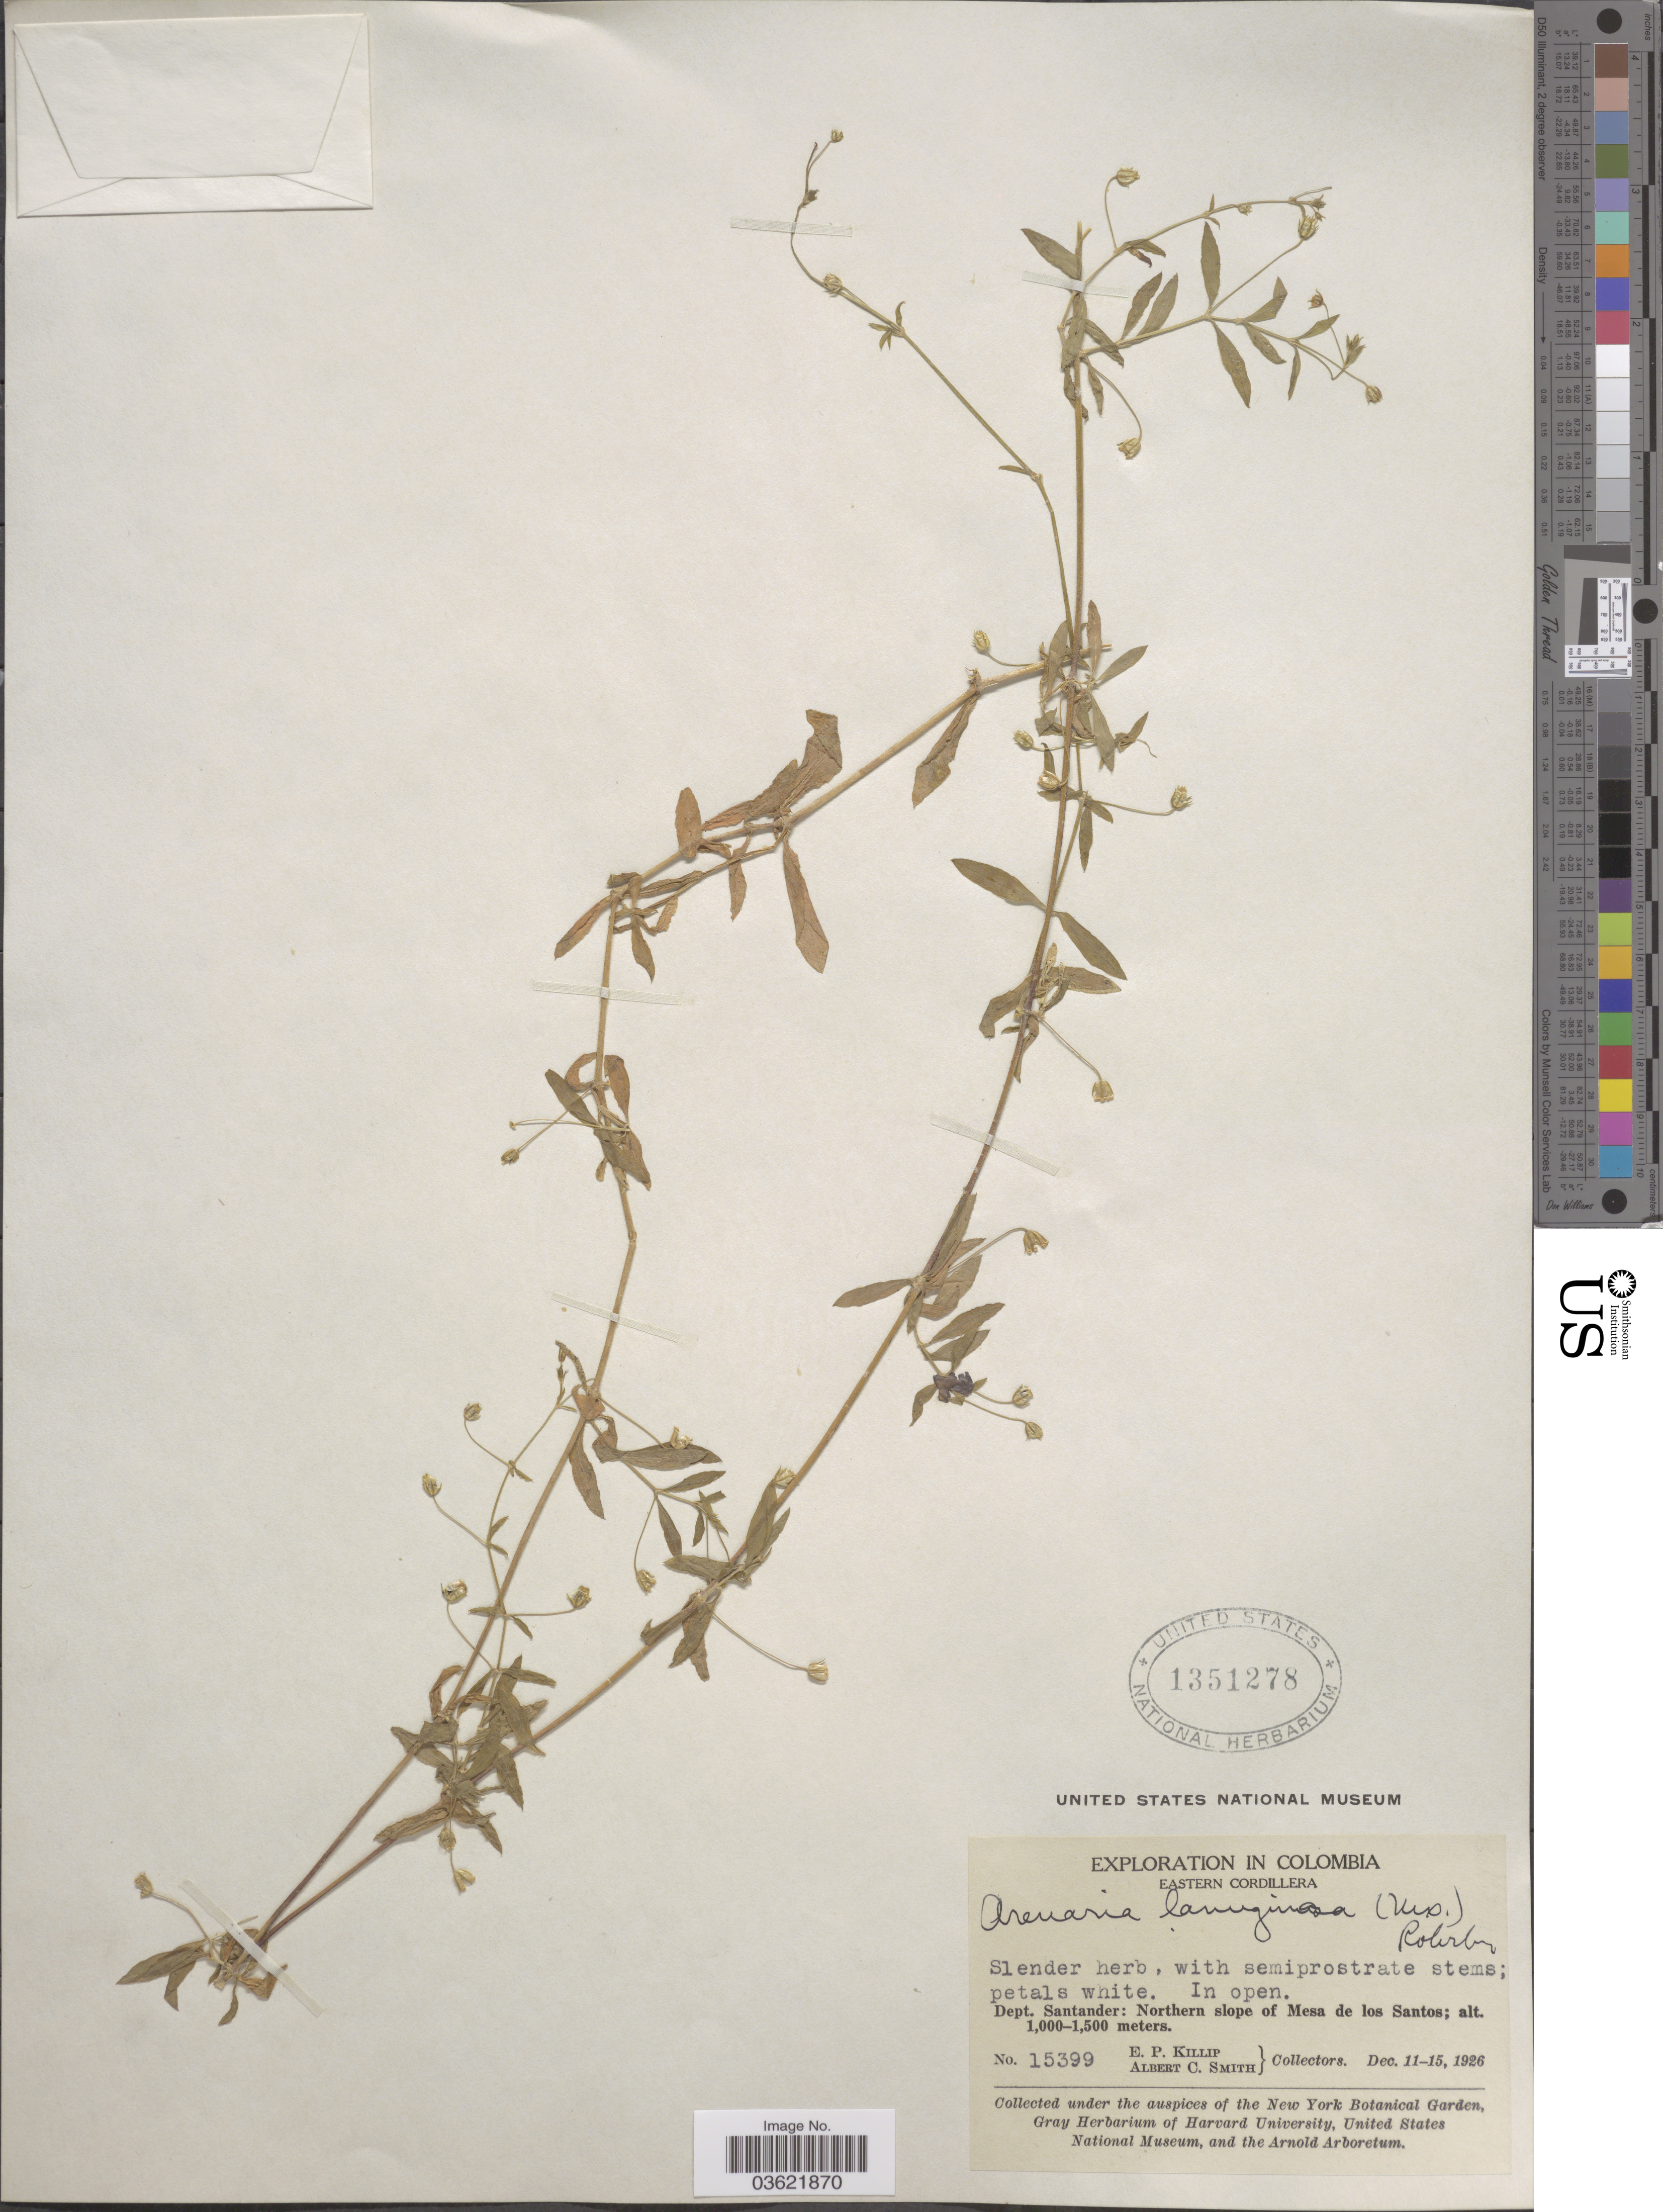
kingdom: Plantae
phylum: Tracheophyta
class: Magnoliopsida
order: Caryophyllales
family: Caryophyllaceae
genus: Arenaria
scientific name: Arenaria lanuginosa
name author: (Michx.) Rohrb.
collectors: E. P. Killip & A. C. Smith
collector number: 15399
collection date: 1926-12-11/1926-12-15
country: Colombia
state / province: Santander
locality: Eastern Cordillera. Dept. Santander: Northern slope of Mesa de los Santos.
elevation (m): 1000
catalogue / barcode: US 1351278